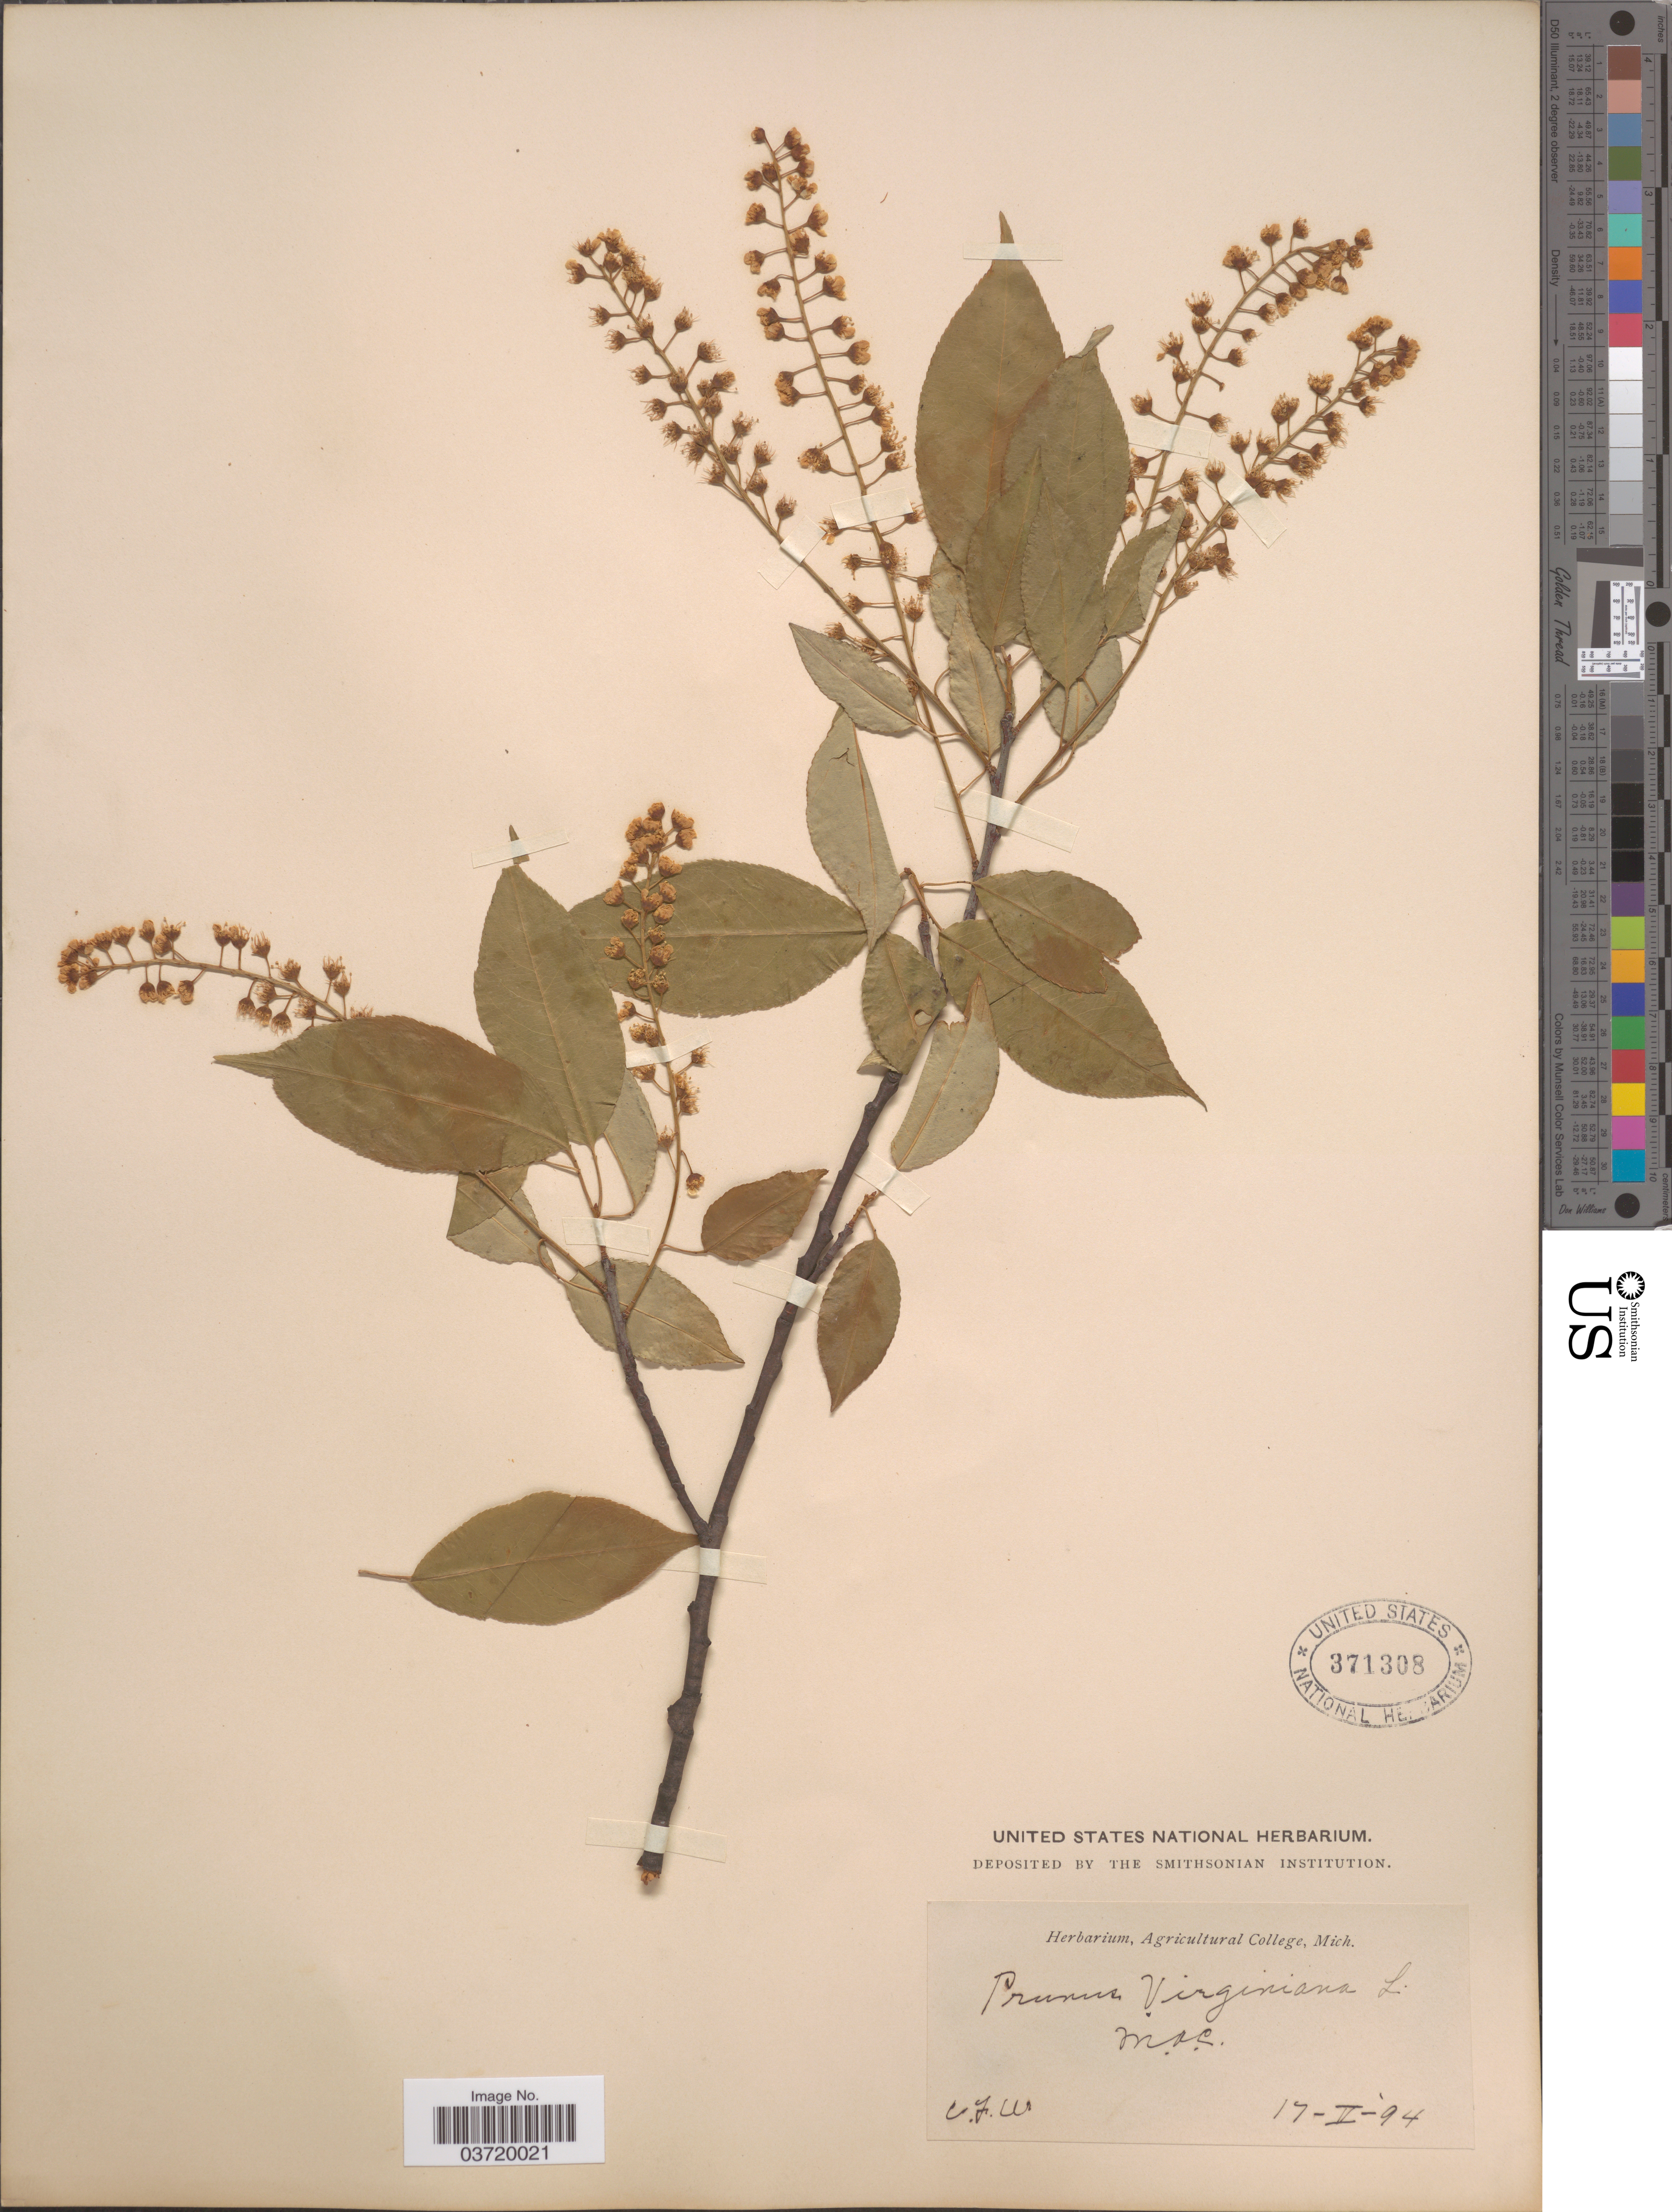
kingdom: Plantae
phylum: Tracheophyta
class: Magnoliopsida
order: Rosales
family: Rosaceae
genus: Prunus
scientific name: Prunus virginiana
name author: L.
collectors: C. F. W.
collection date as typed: Transcribed d/m/y: 17/5/94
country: United States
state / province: Michigan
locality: M.A.C.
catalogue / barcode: US 371308